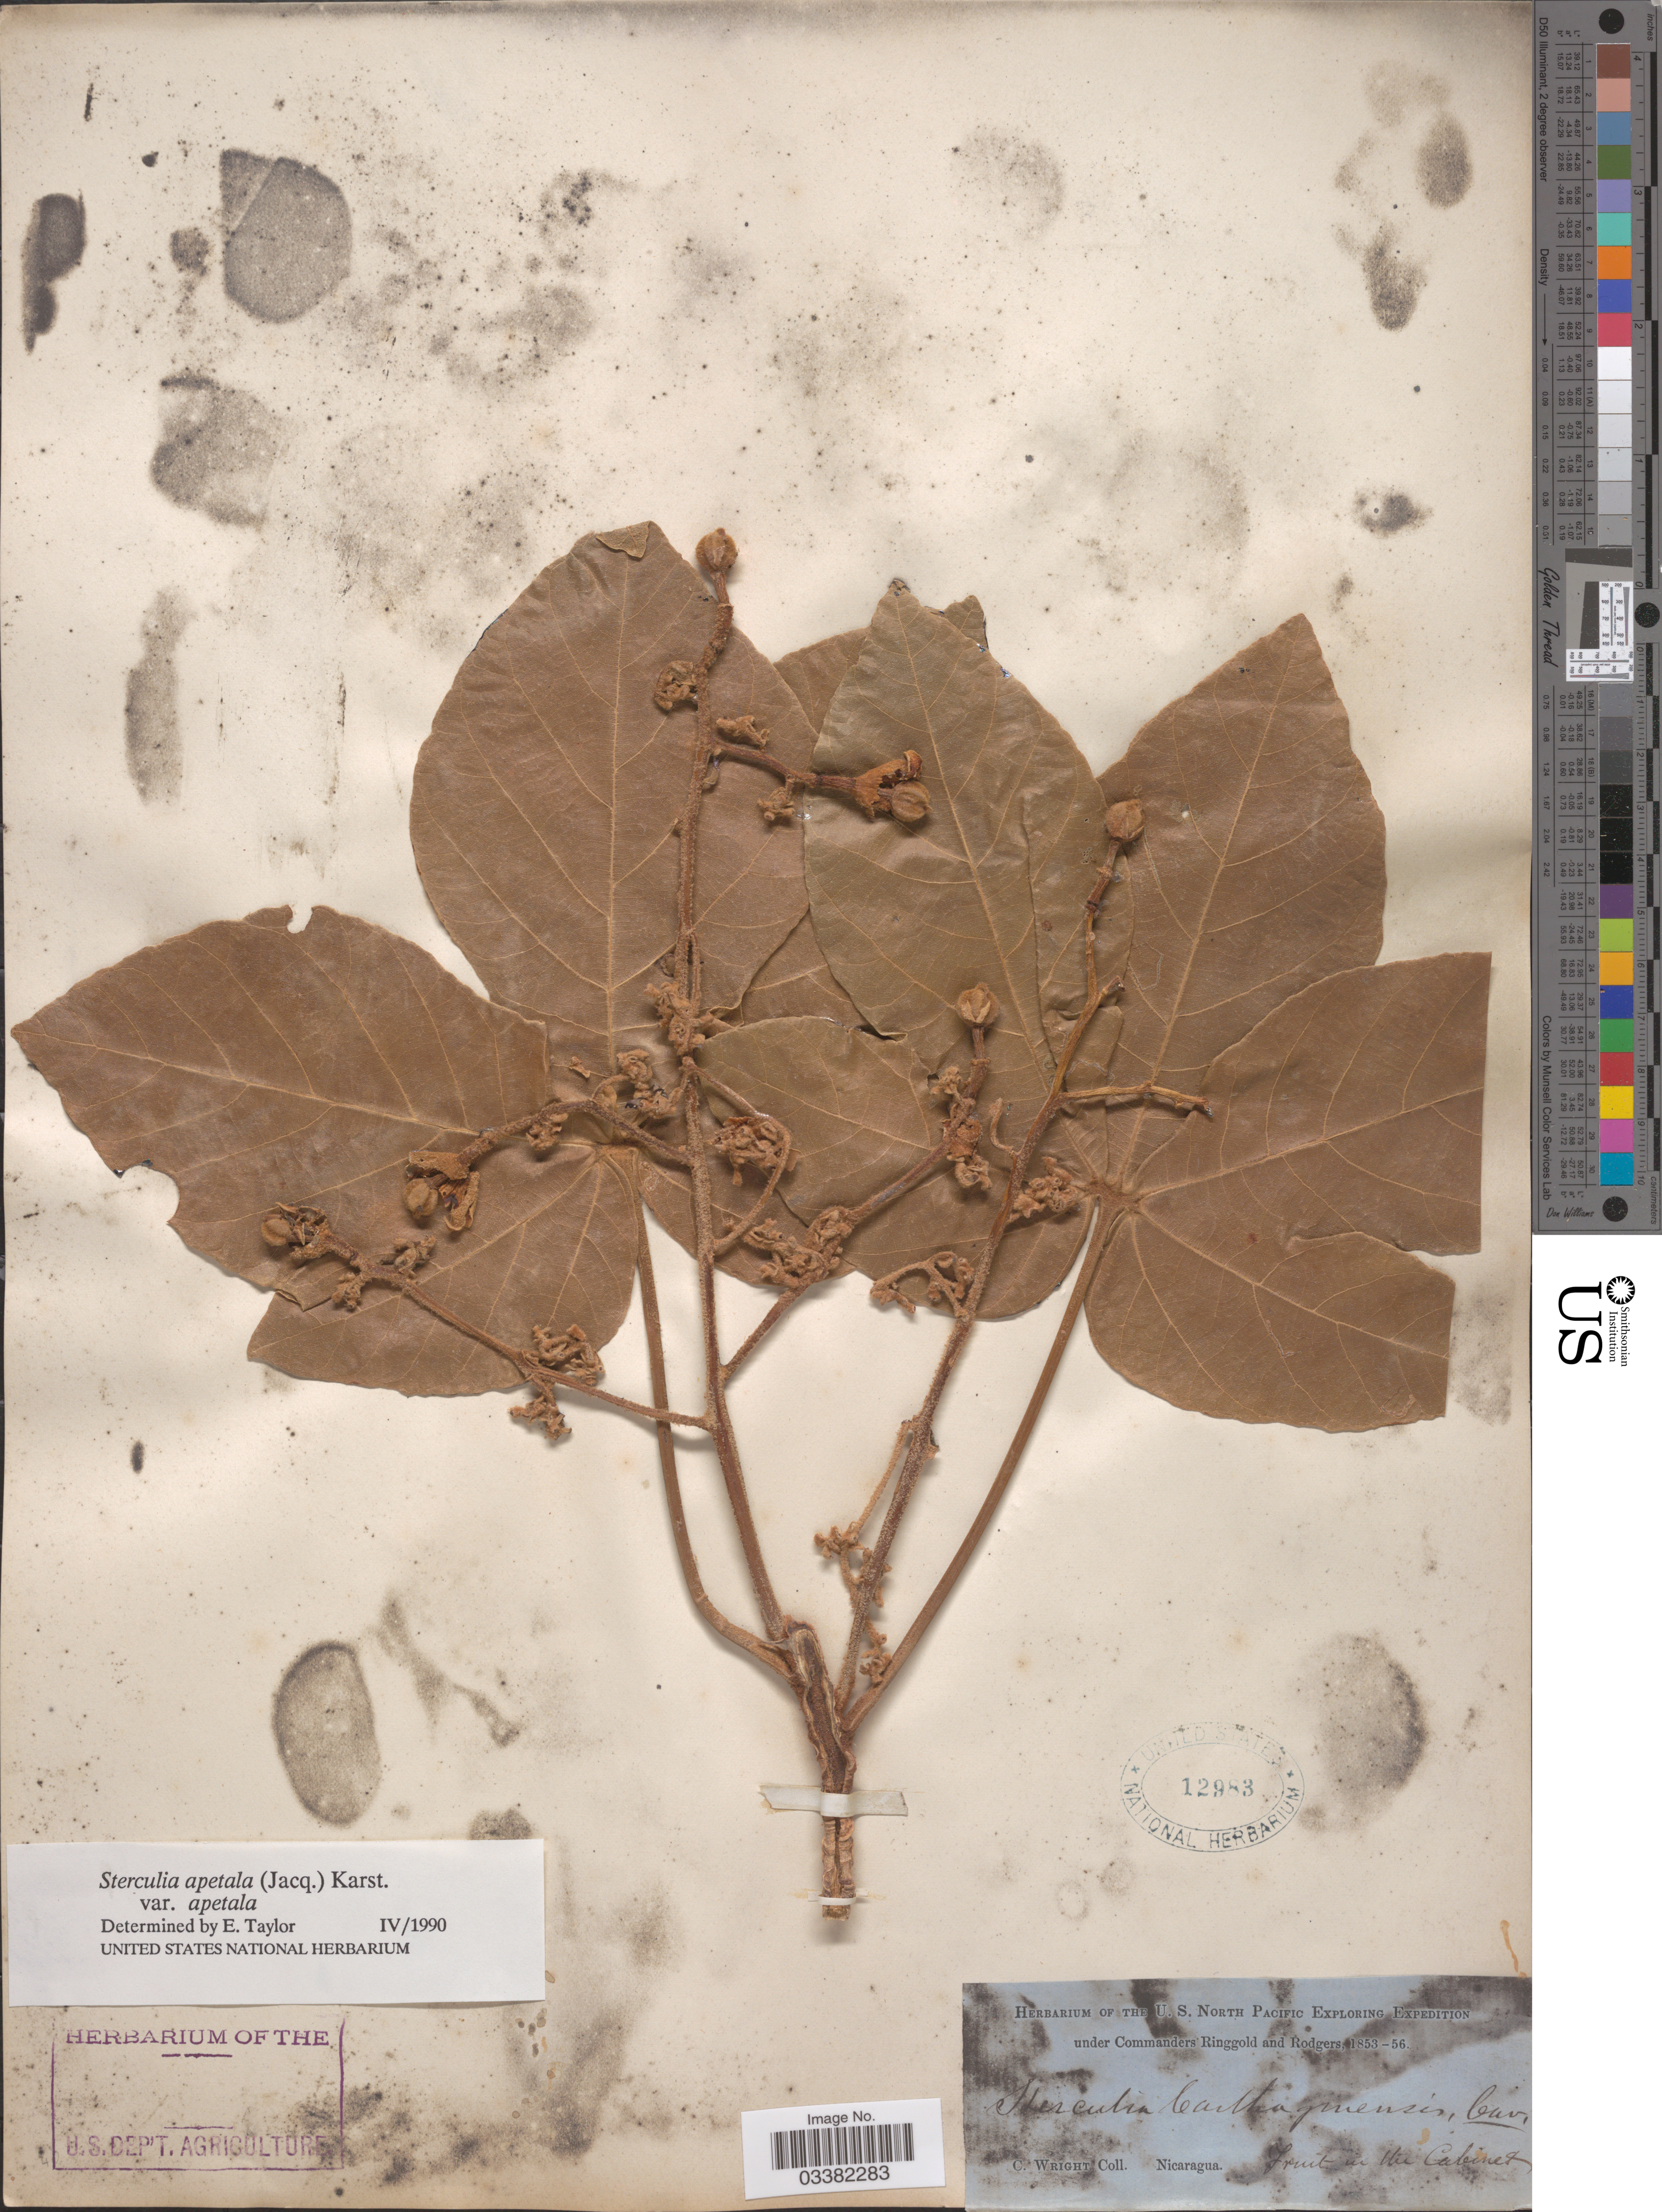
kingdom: Plantae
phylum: Tracheophyta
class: Magnoliopsida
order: Malvales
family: Malvaceae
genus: Sterculia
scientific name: Sterculia apetala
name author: (Jacq.) H. Karst.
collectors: C. Wright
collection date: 1853/1856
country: Nicaragua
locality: The Cabinet [unsure placement]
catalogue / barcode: US 12983